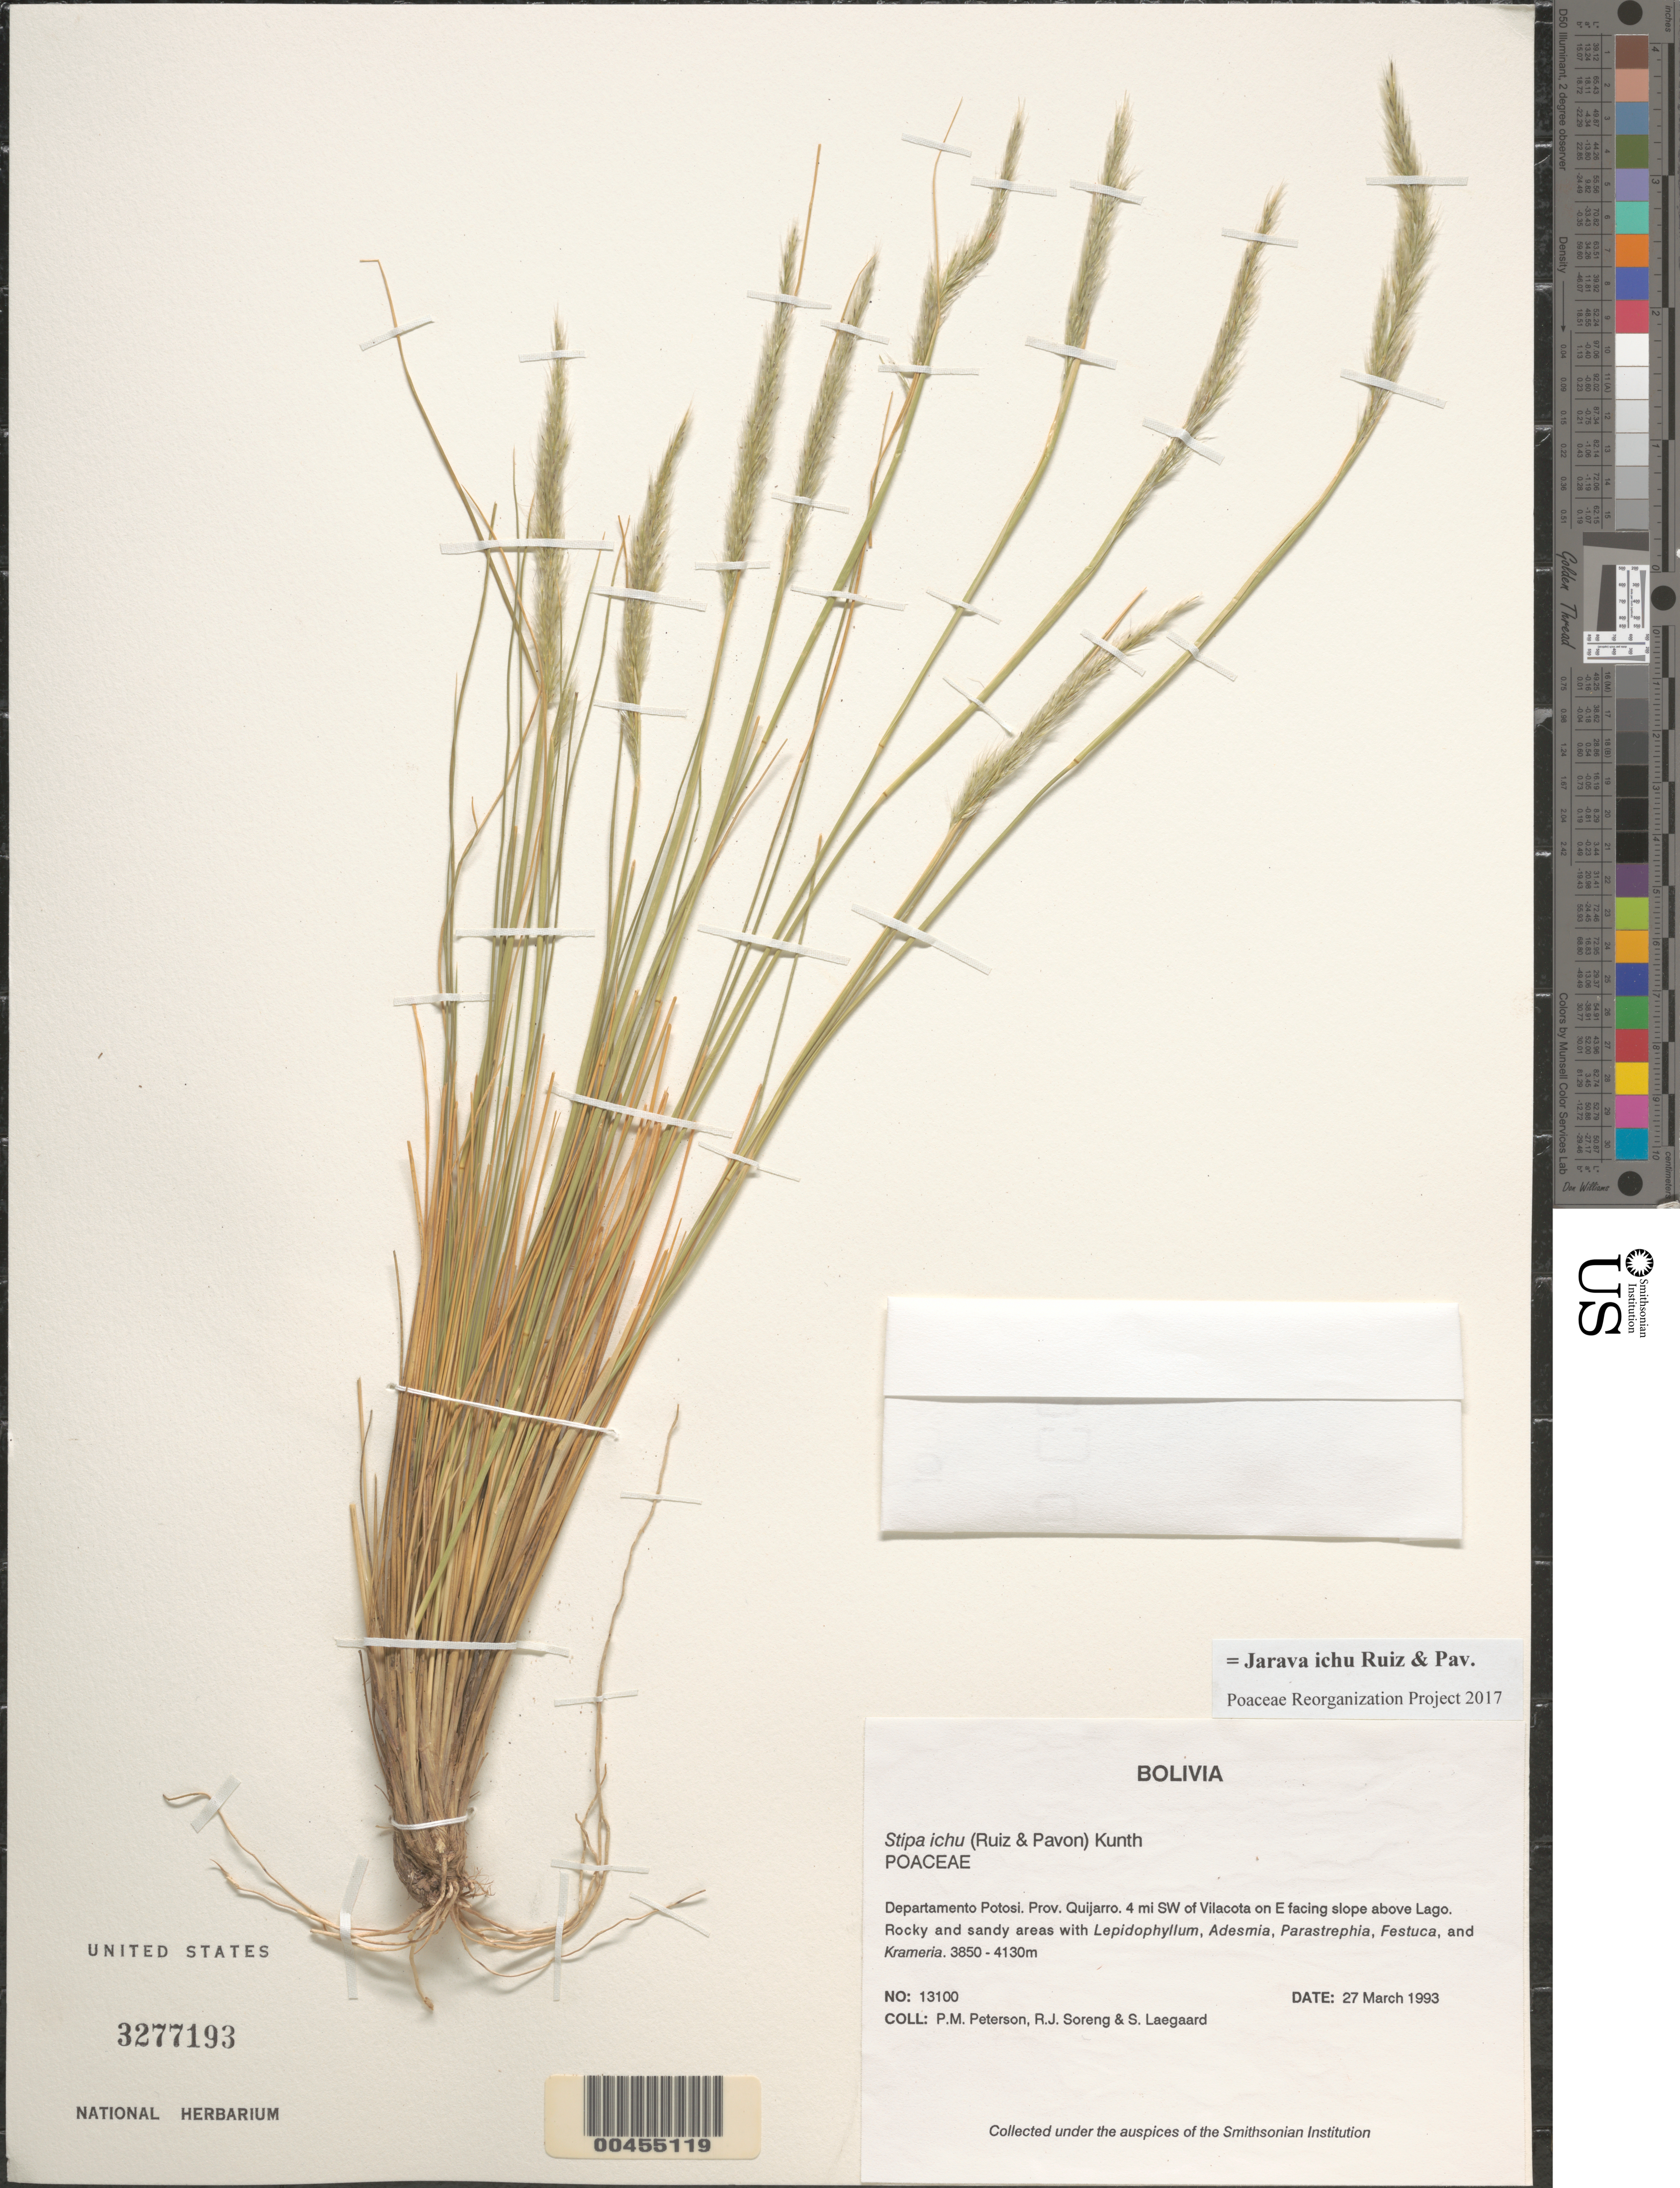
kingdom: Plantae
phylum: Tracheophyta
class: Liliopsida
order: Poales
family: Poaceae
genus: Jarava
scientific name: Jarava ichu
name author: Ruiz & Pav.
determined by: Poaceae Reorganization Project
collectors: P. M. Peterson, R. J. Soreng & S. Lægaard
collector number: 13100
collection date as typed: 27 Mar 1993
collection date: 1993-03-27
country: Bolivia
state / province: Potosí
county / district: Quijarro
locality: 4 mi SW of Villa Alota on E facing slope above lago.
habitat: Rocky and sandy areas with Lepidophyllum, Adesmia, Parastrephia, Festuca, and Krameria.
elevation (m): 3850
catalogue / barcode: US 3277193